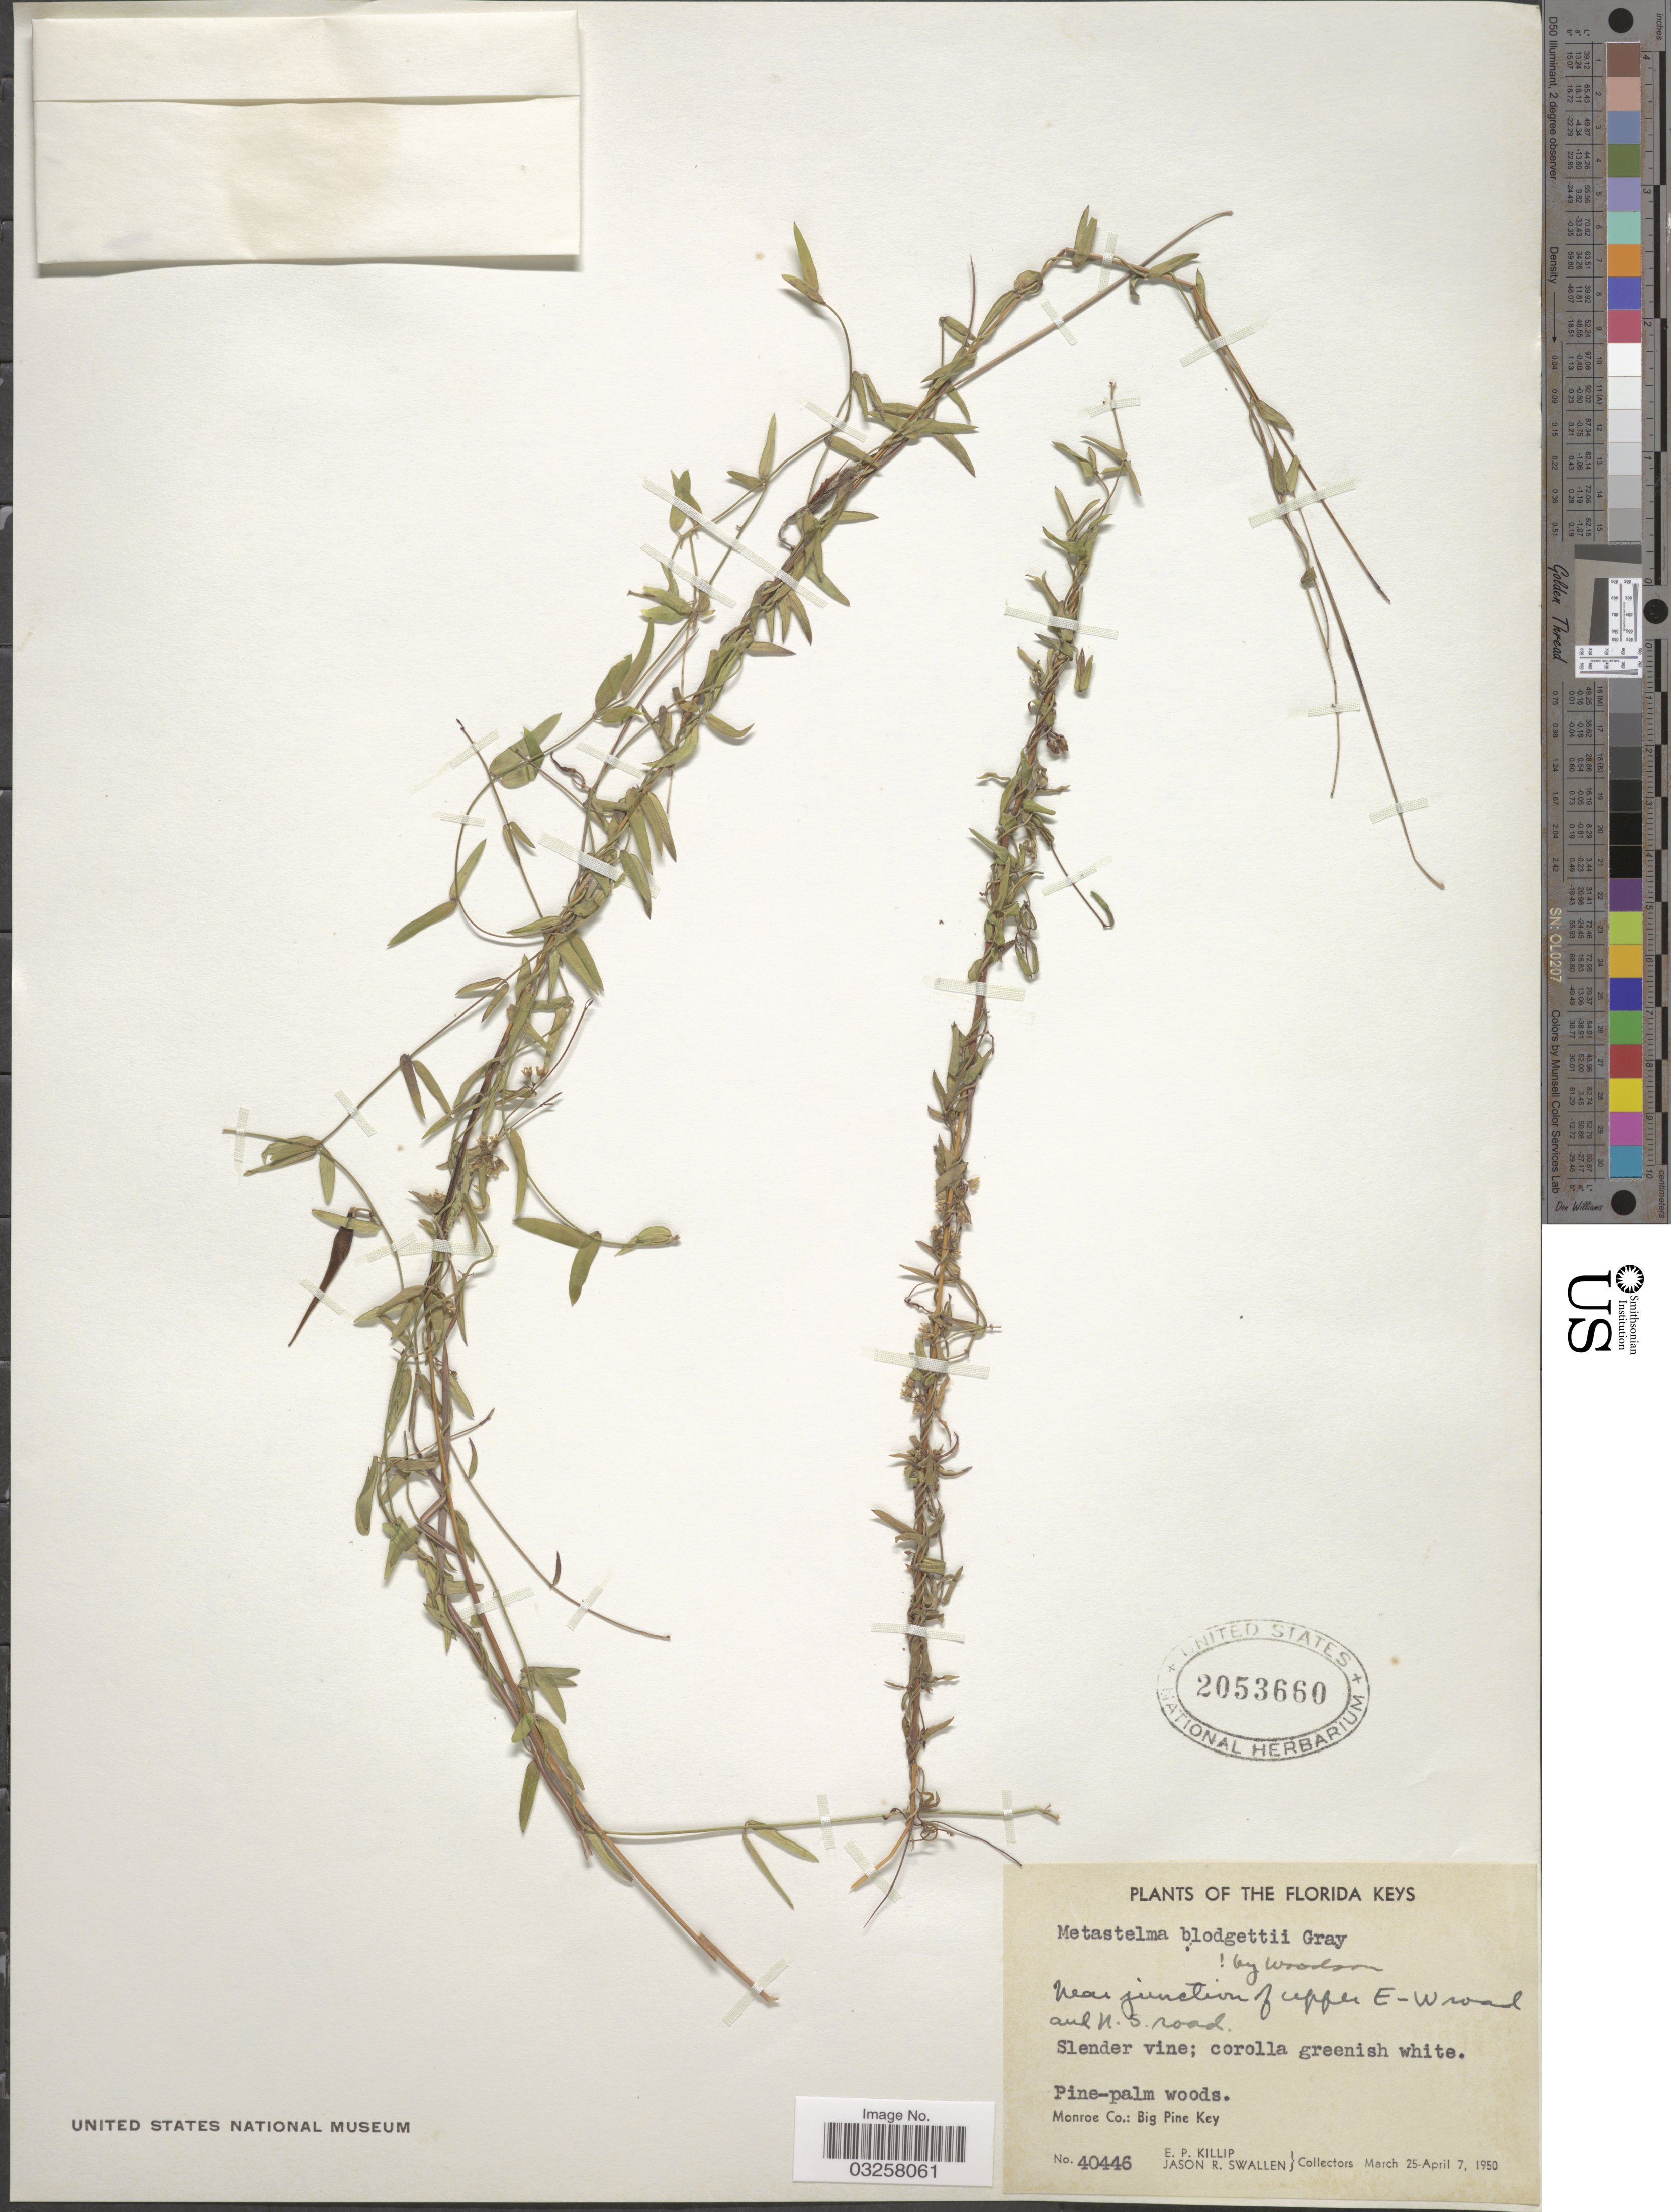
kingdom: Plantae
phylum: Tracheophyta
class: Magnoliopsida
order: Gentianales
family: Apocynaceae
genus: Metastelma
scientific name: Metastelma blodgettii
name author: A. Gray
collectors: E. P. Killip & J. R. Swallen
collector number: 40446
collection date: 1950-03-25/1950-04-07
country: United States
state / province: Florida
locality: The Florida Keys. Near junction of upper E-W road and N. S. road. Monroe Co.: Big Pine Key.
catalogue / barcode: US 2053660